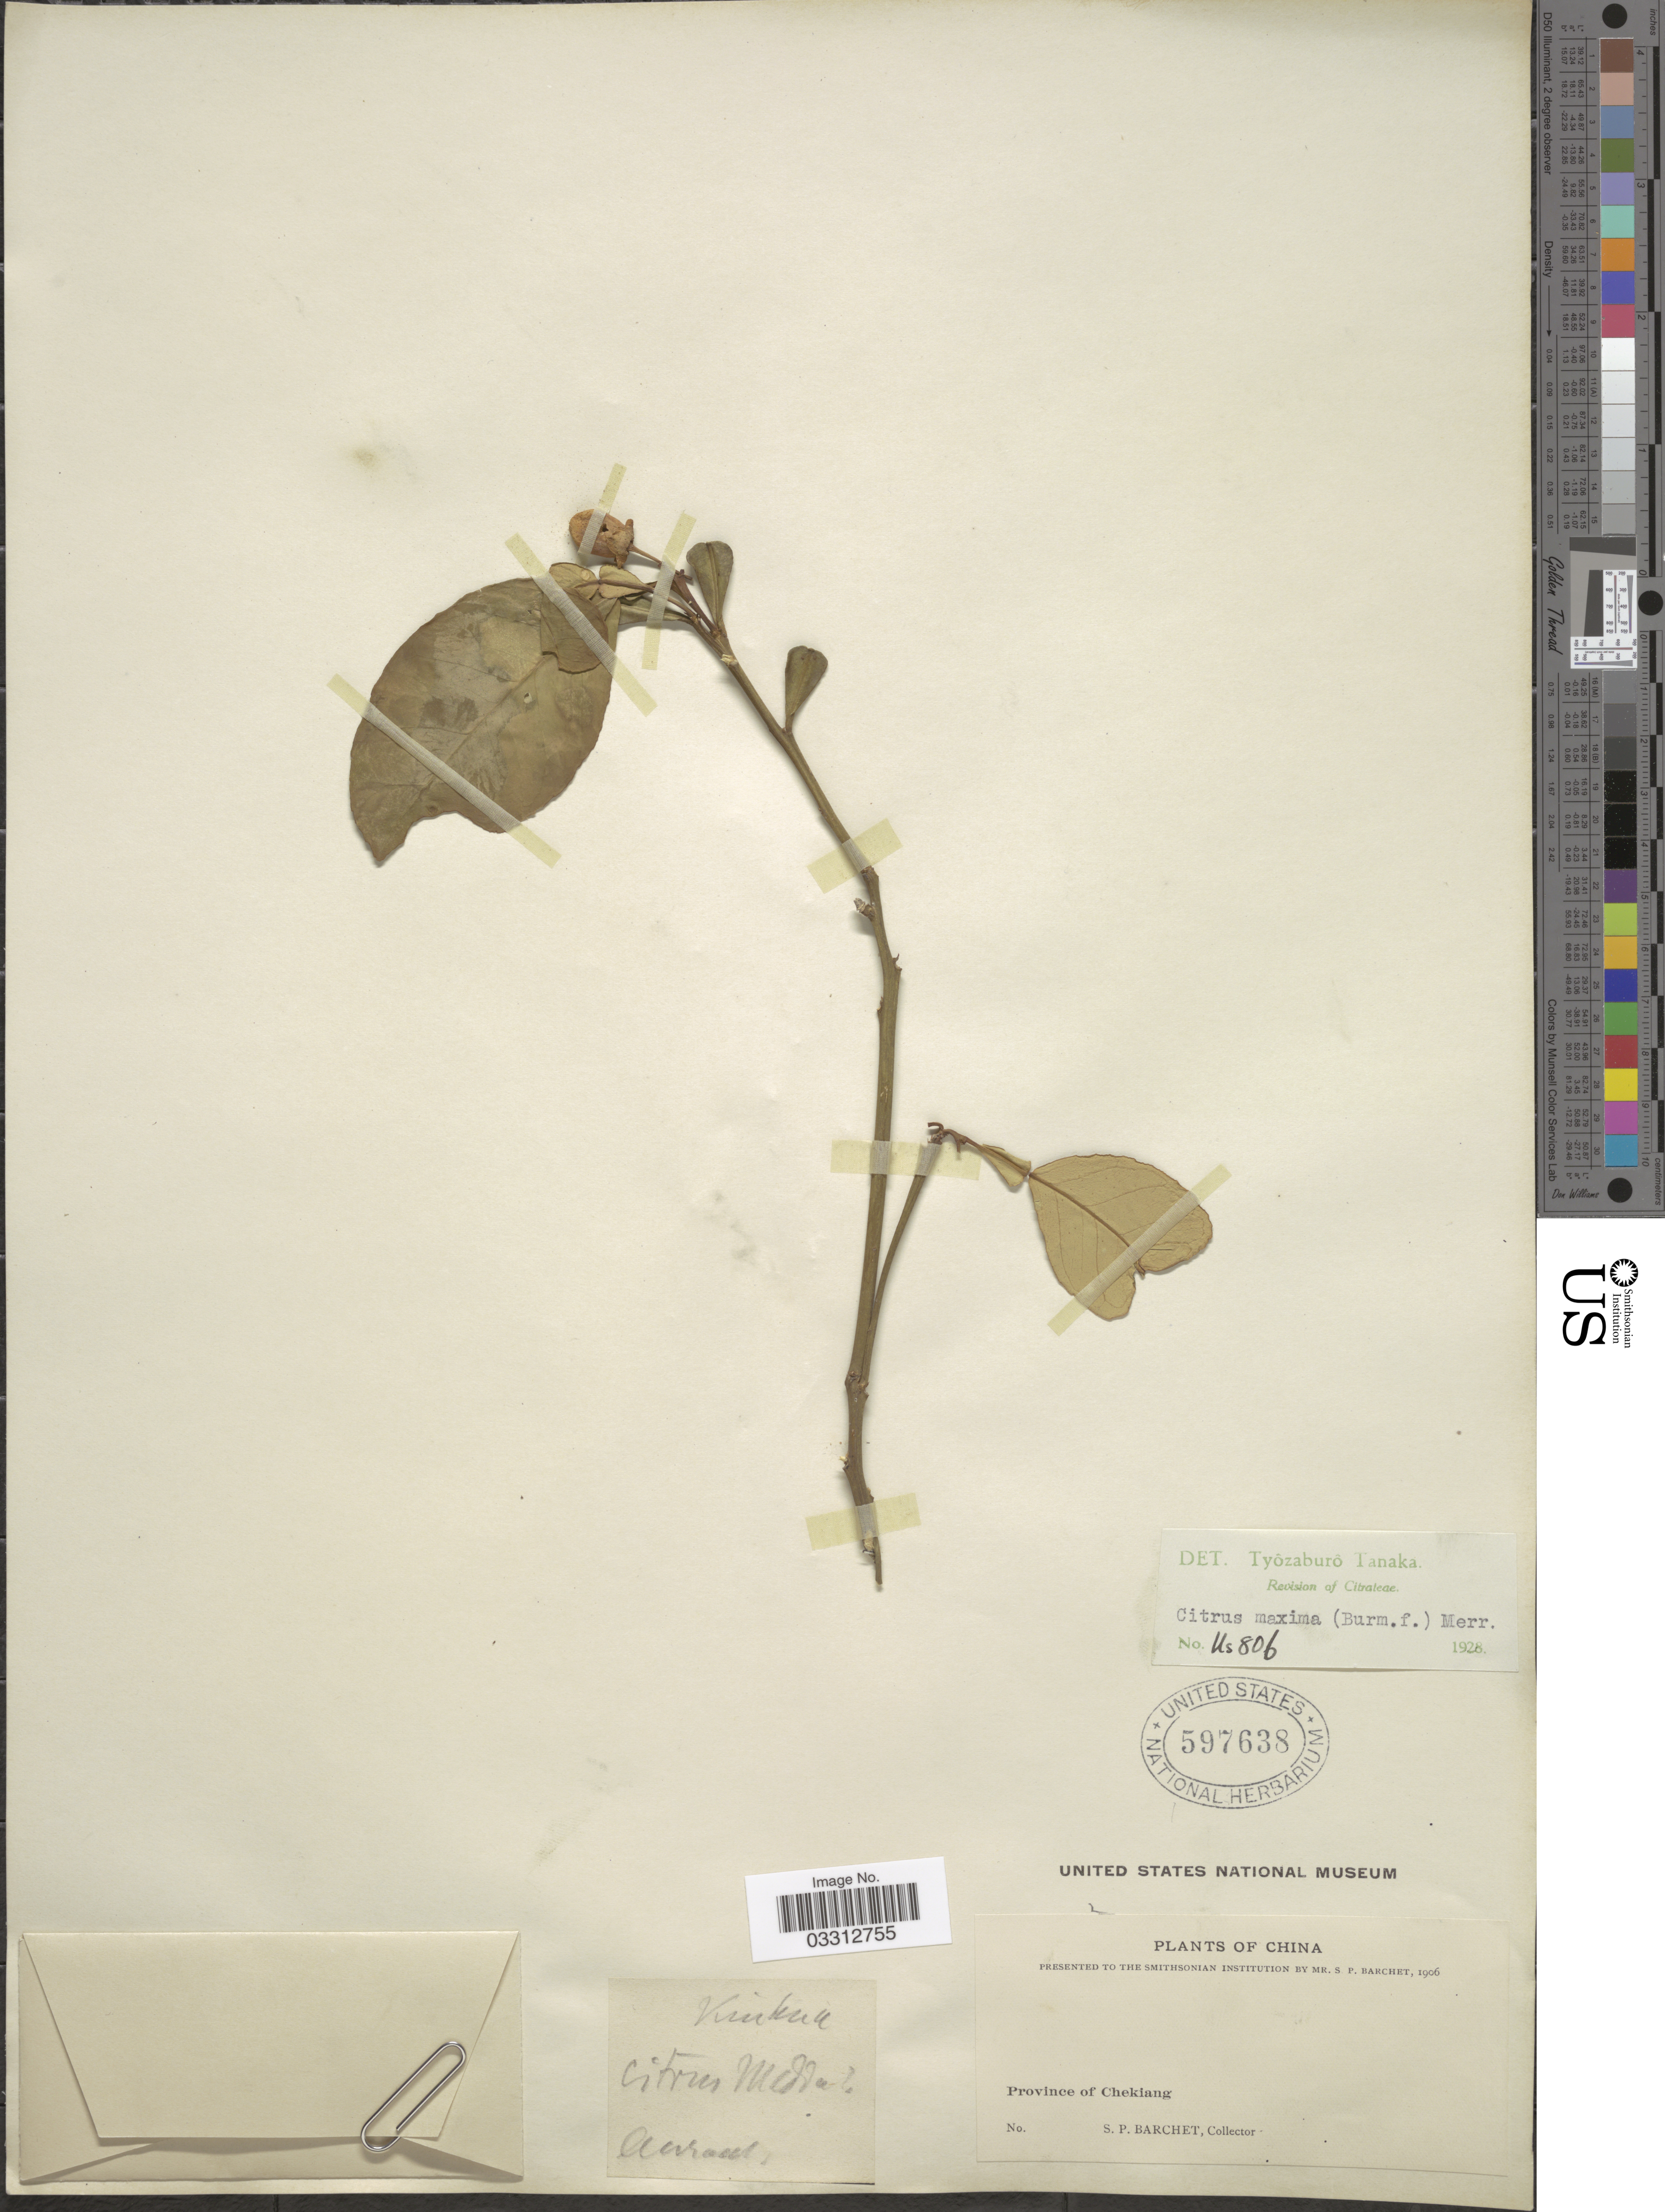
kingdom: Plantae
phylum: Tracheophyta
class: Magnoliopsida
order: Sapindales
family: Rutaceae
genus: Citrus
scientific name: Citrus maxima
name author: (Burm.) Merr.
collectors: S. P. Barchet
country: China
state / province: Zhejiang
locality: Province of Chekiang.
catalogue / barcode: US 597638